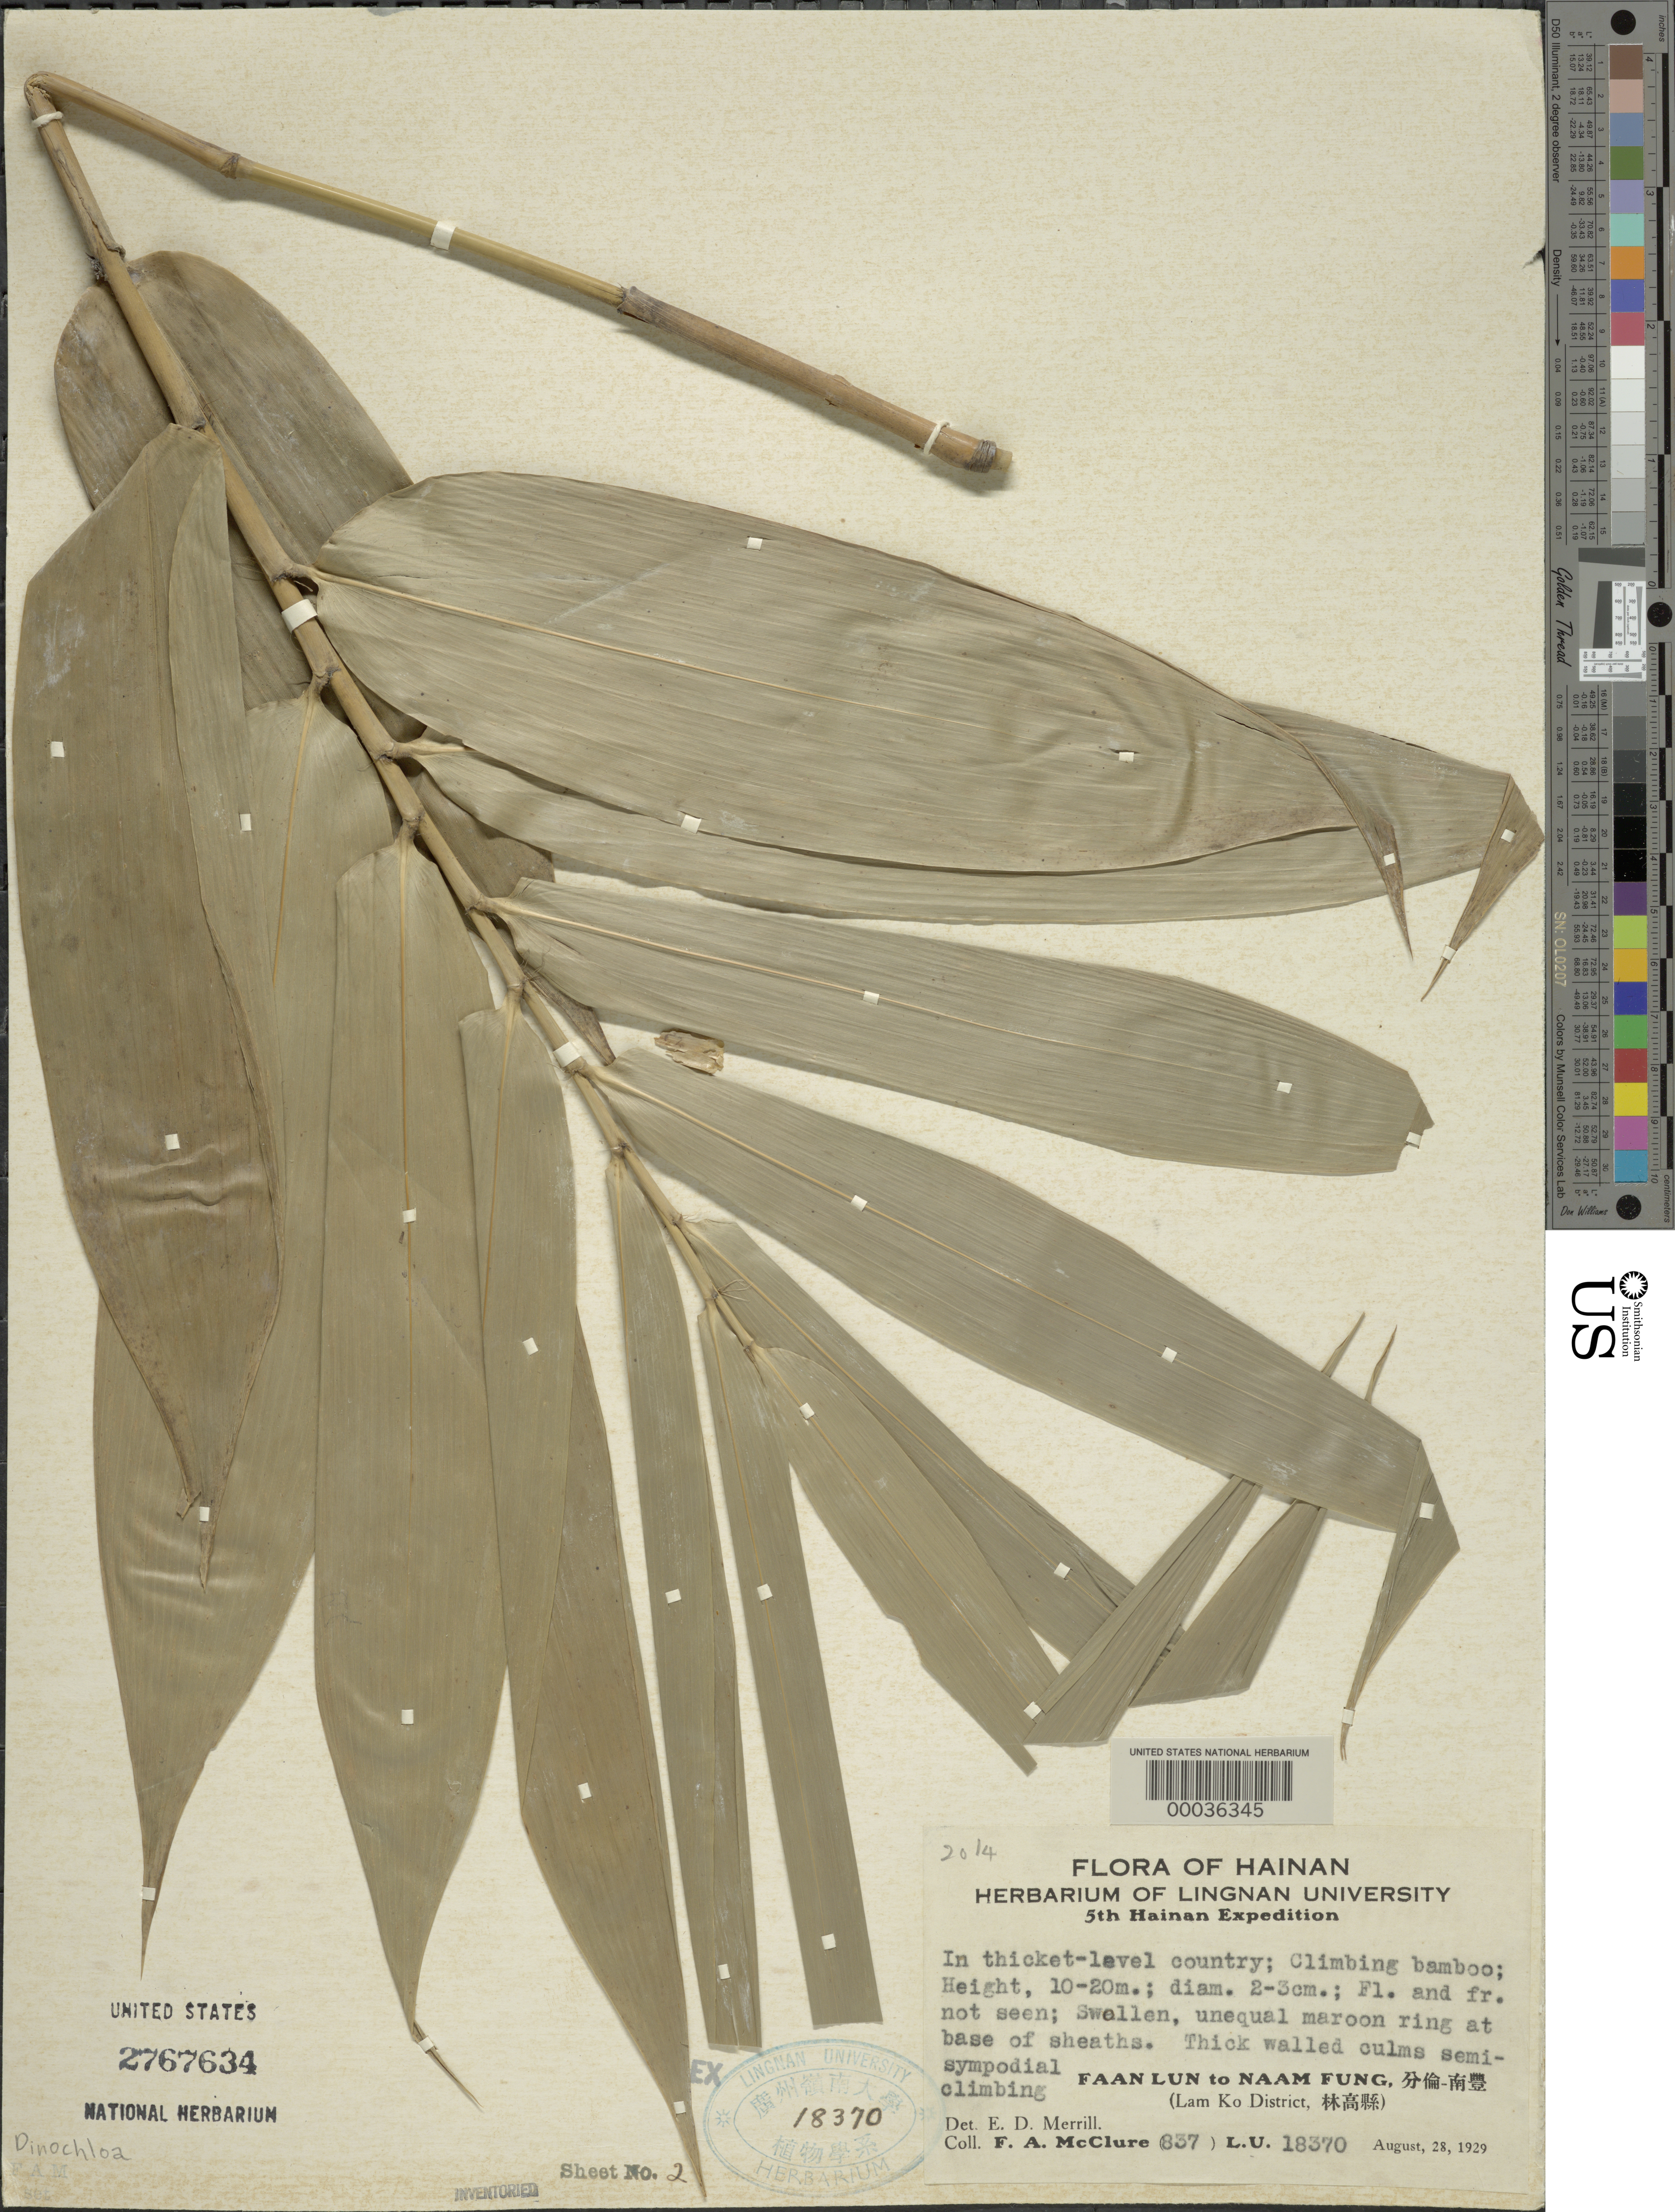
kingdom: Plantae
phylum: Tracheophyta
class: Liliopsida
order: Poales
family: Poaceae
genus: Dinochloa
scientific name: Dinochloa sp.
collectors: F. A. McClure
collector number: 837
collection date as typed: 28 Aug 1929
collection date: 1929-08-28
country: China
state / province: Hainan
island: Hainan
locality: Faan lun to naam fung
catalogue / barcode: US 2767634